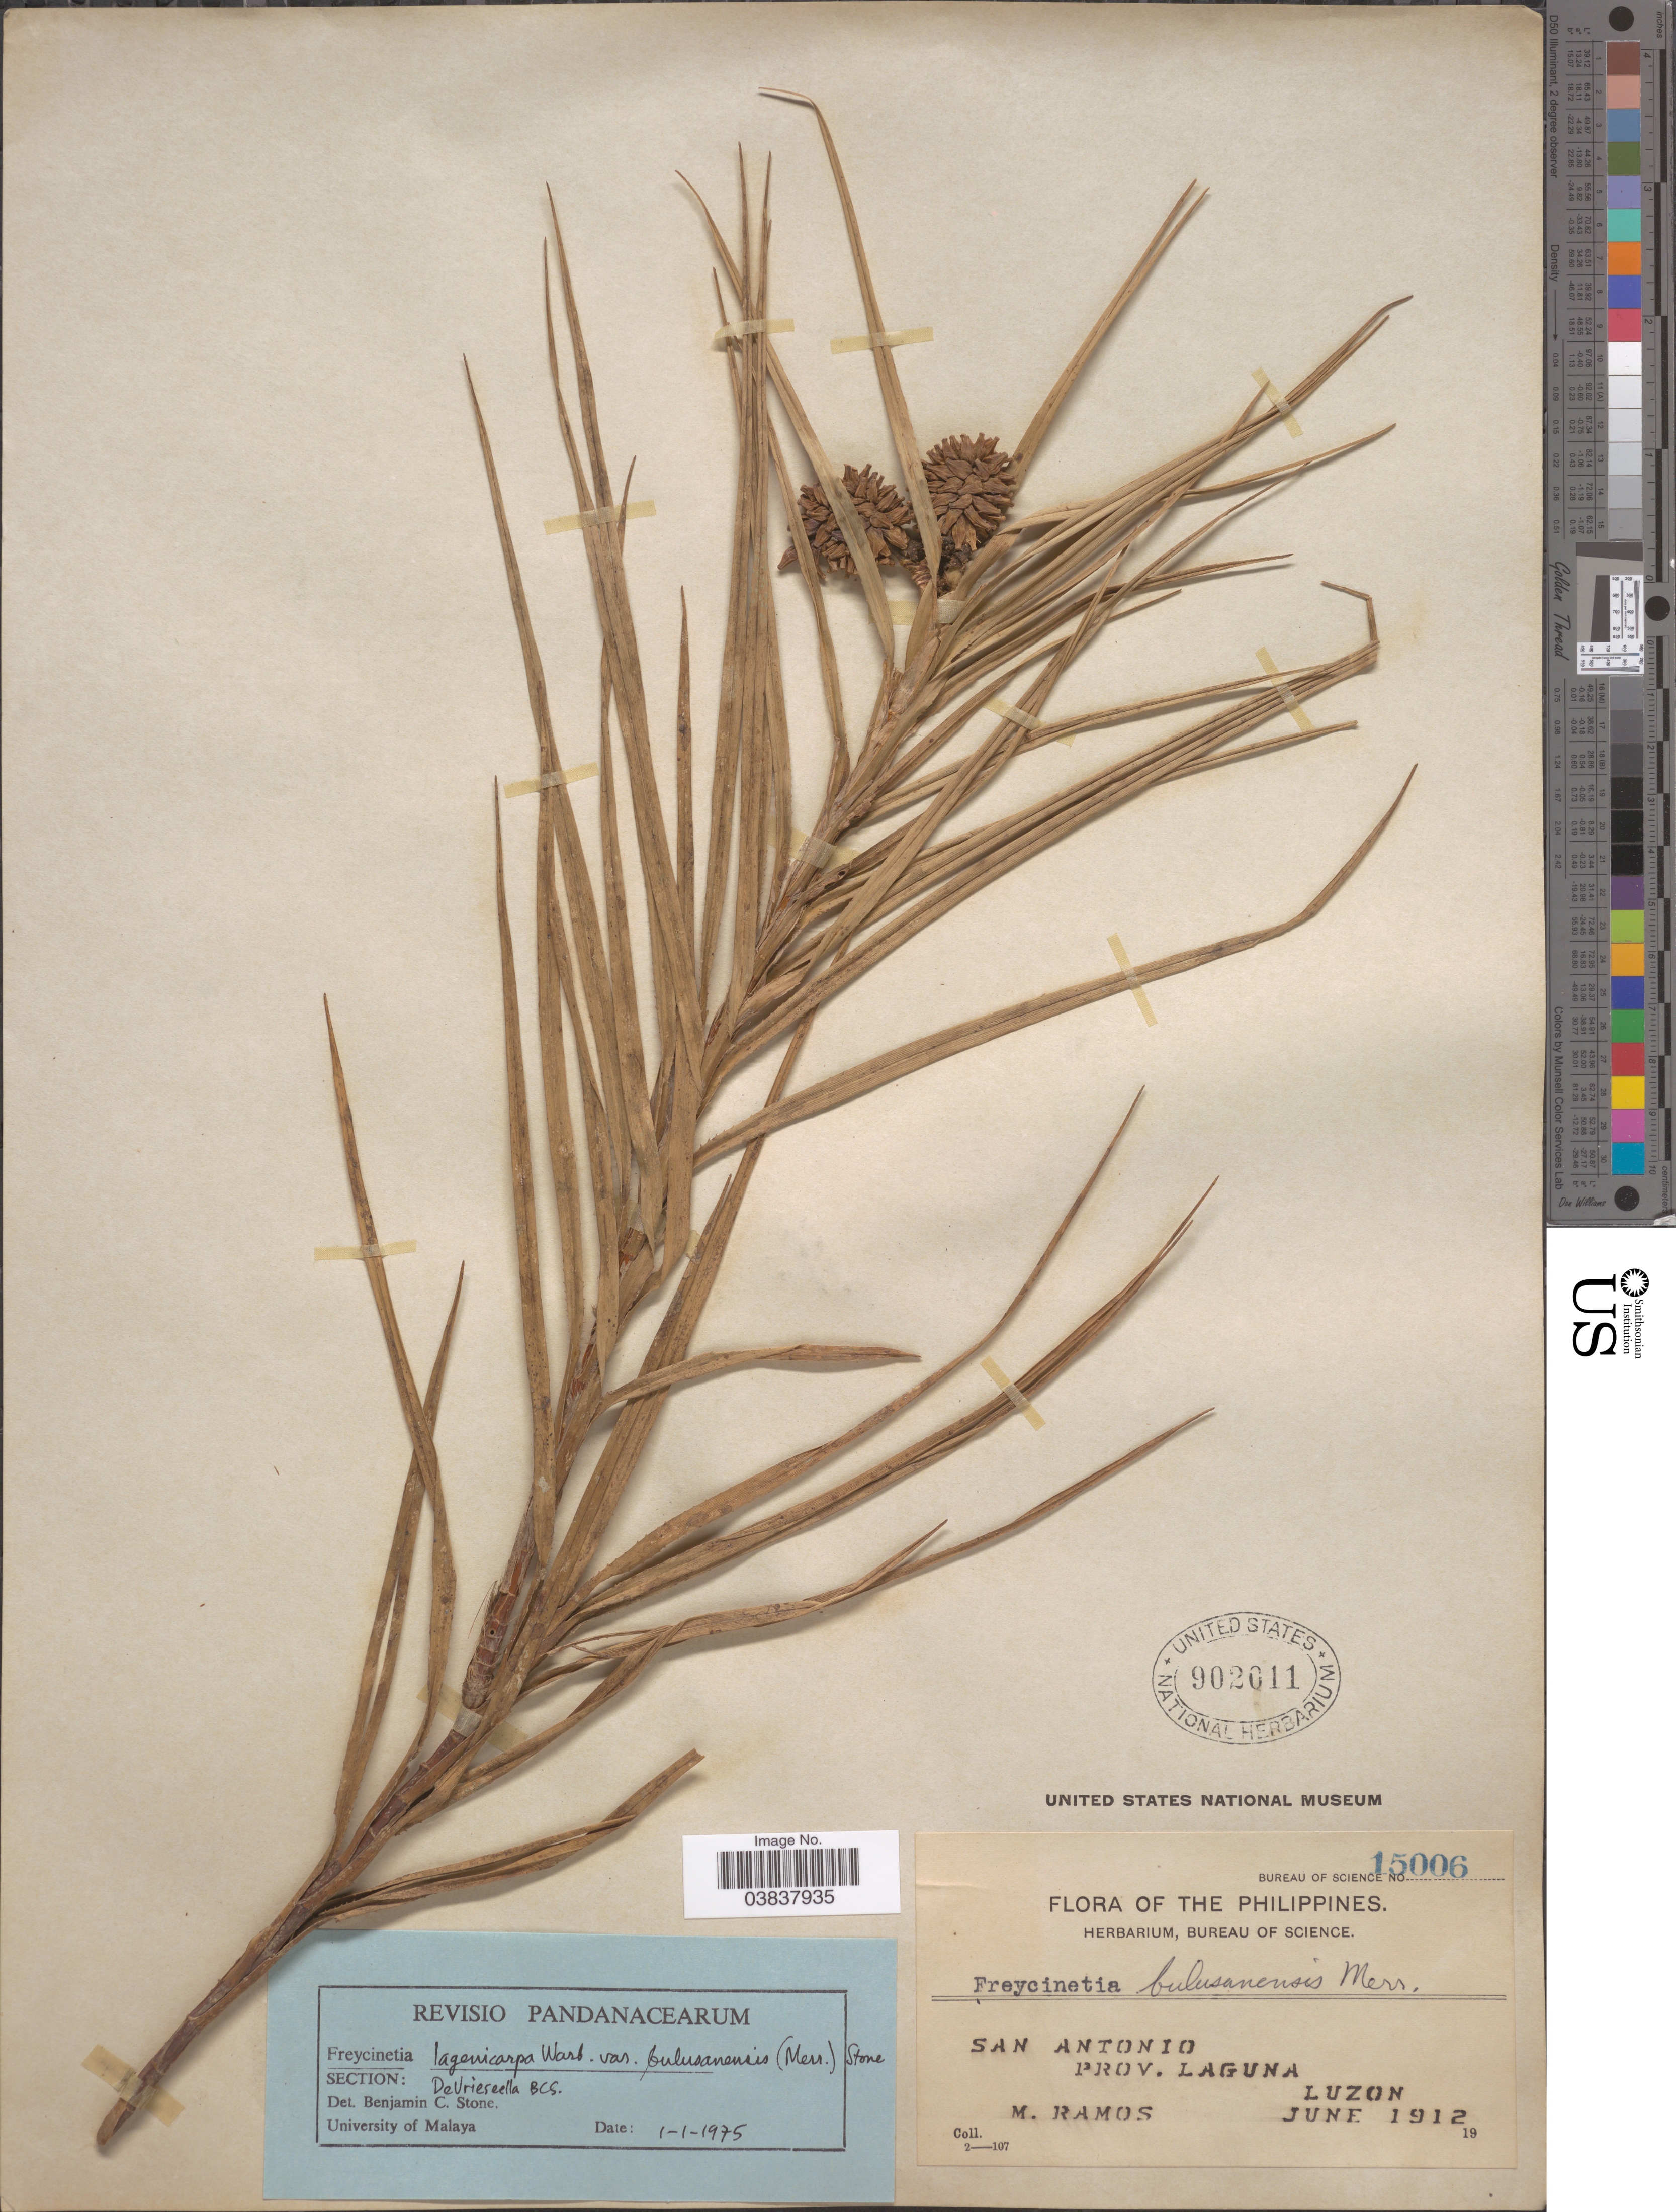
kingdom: Plantae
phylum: Tracheophyta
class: Liliopsida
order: Pandanales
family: Pandanaceae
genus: Freycinetia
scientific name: Freycinetia lagenicarpa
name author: Warb.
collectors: M. Ramos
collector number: Bureau of Science 15006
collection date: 1912-06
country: Philippines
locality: San Antonio. Prov. Laguna, Luzon.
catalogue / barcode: US 902011